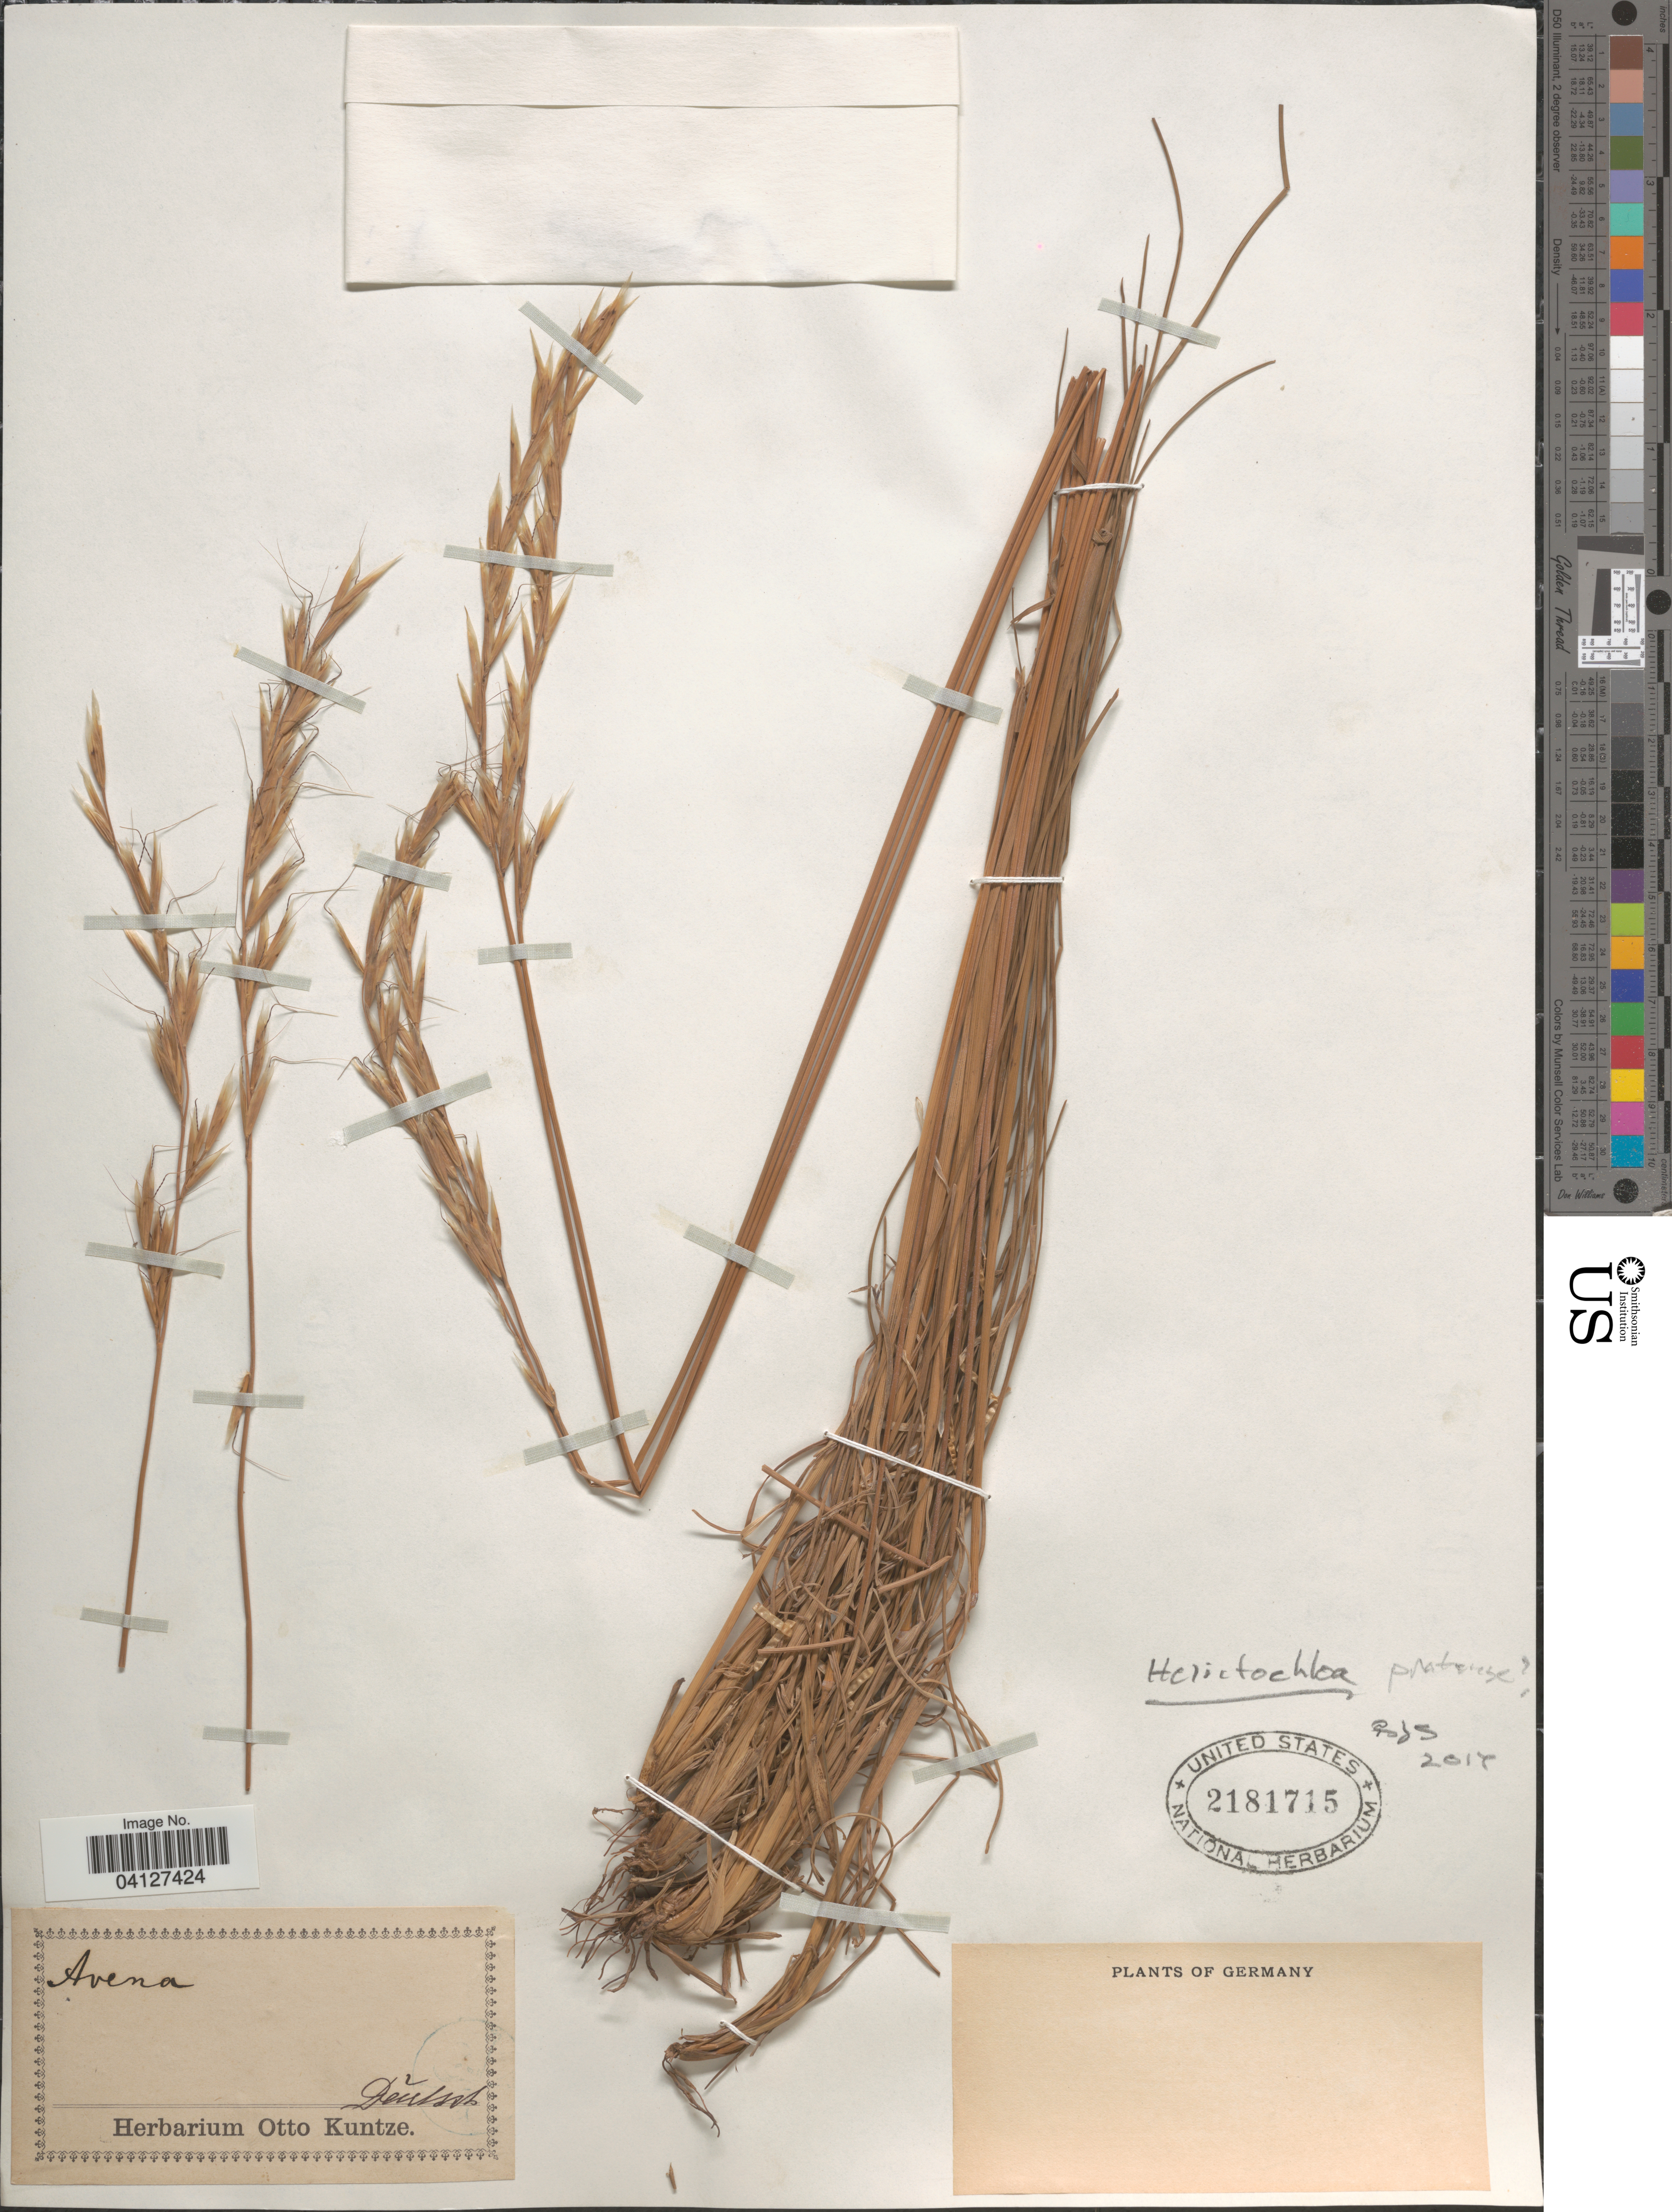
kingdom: Plantae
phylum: Tracheophyta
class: Liliopsida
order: Poales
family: Poaceae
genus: Helictochloa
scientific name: Helictochloa pratensis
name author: (L.) Romero-Zarco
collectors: ex herb. Otto Kuntze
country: Germany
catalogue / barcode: US 2181715